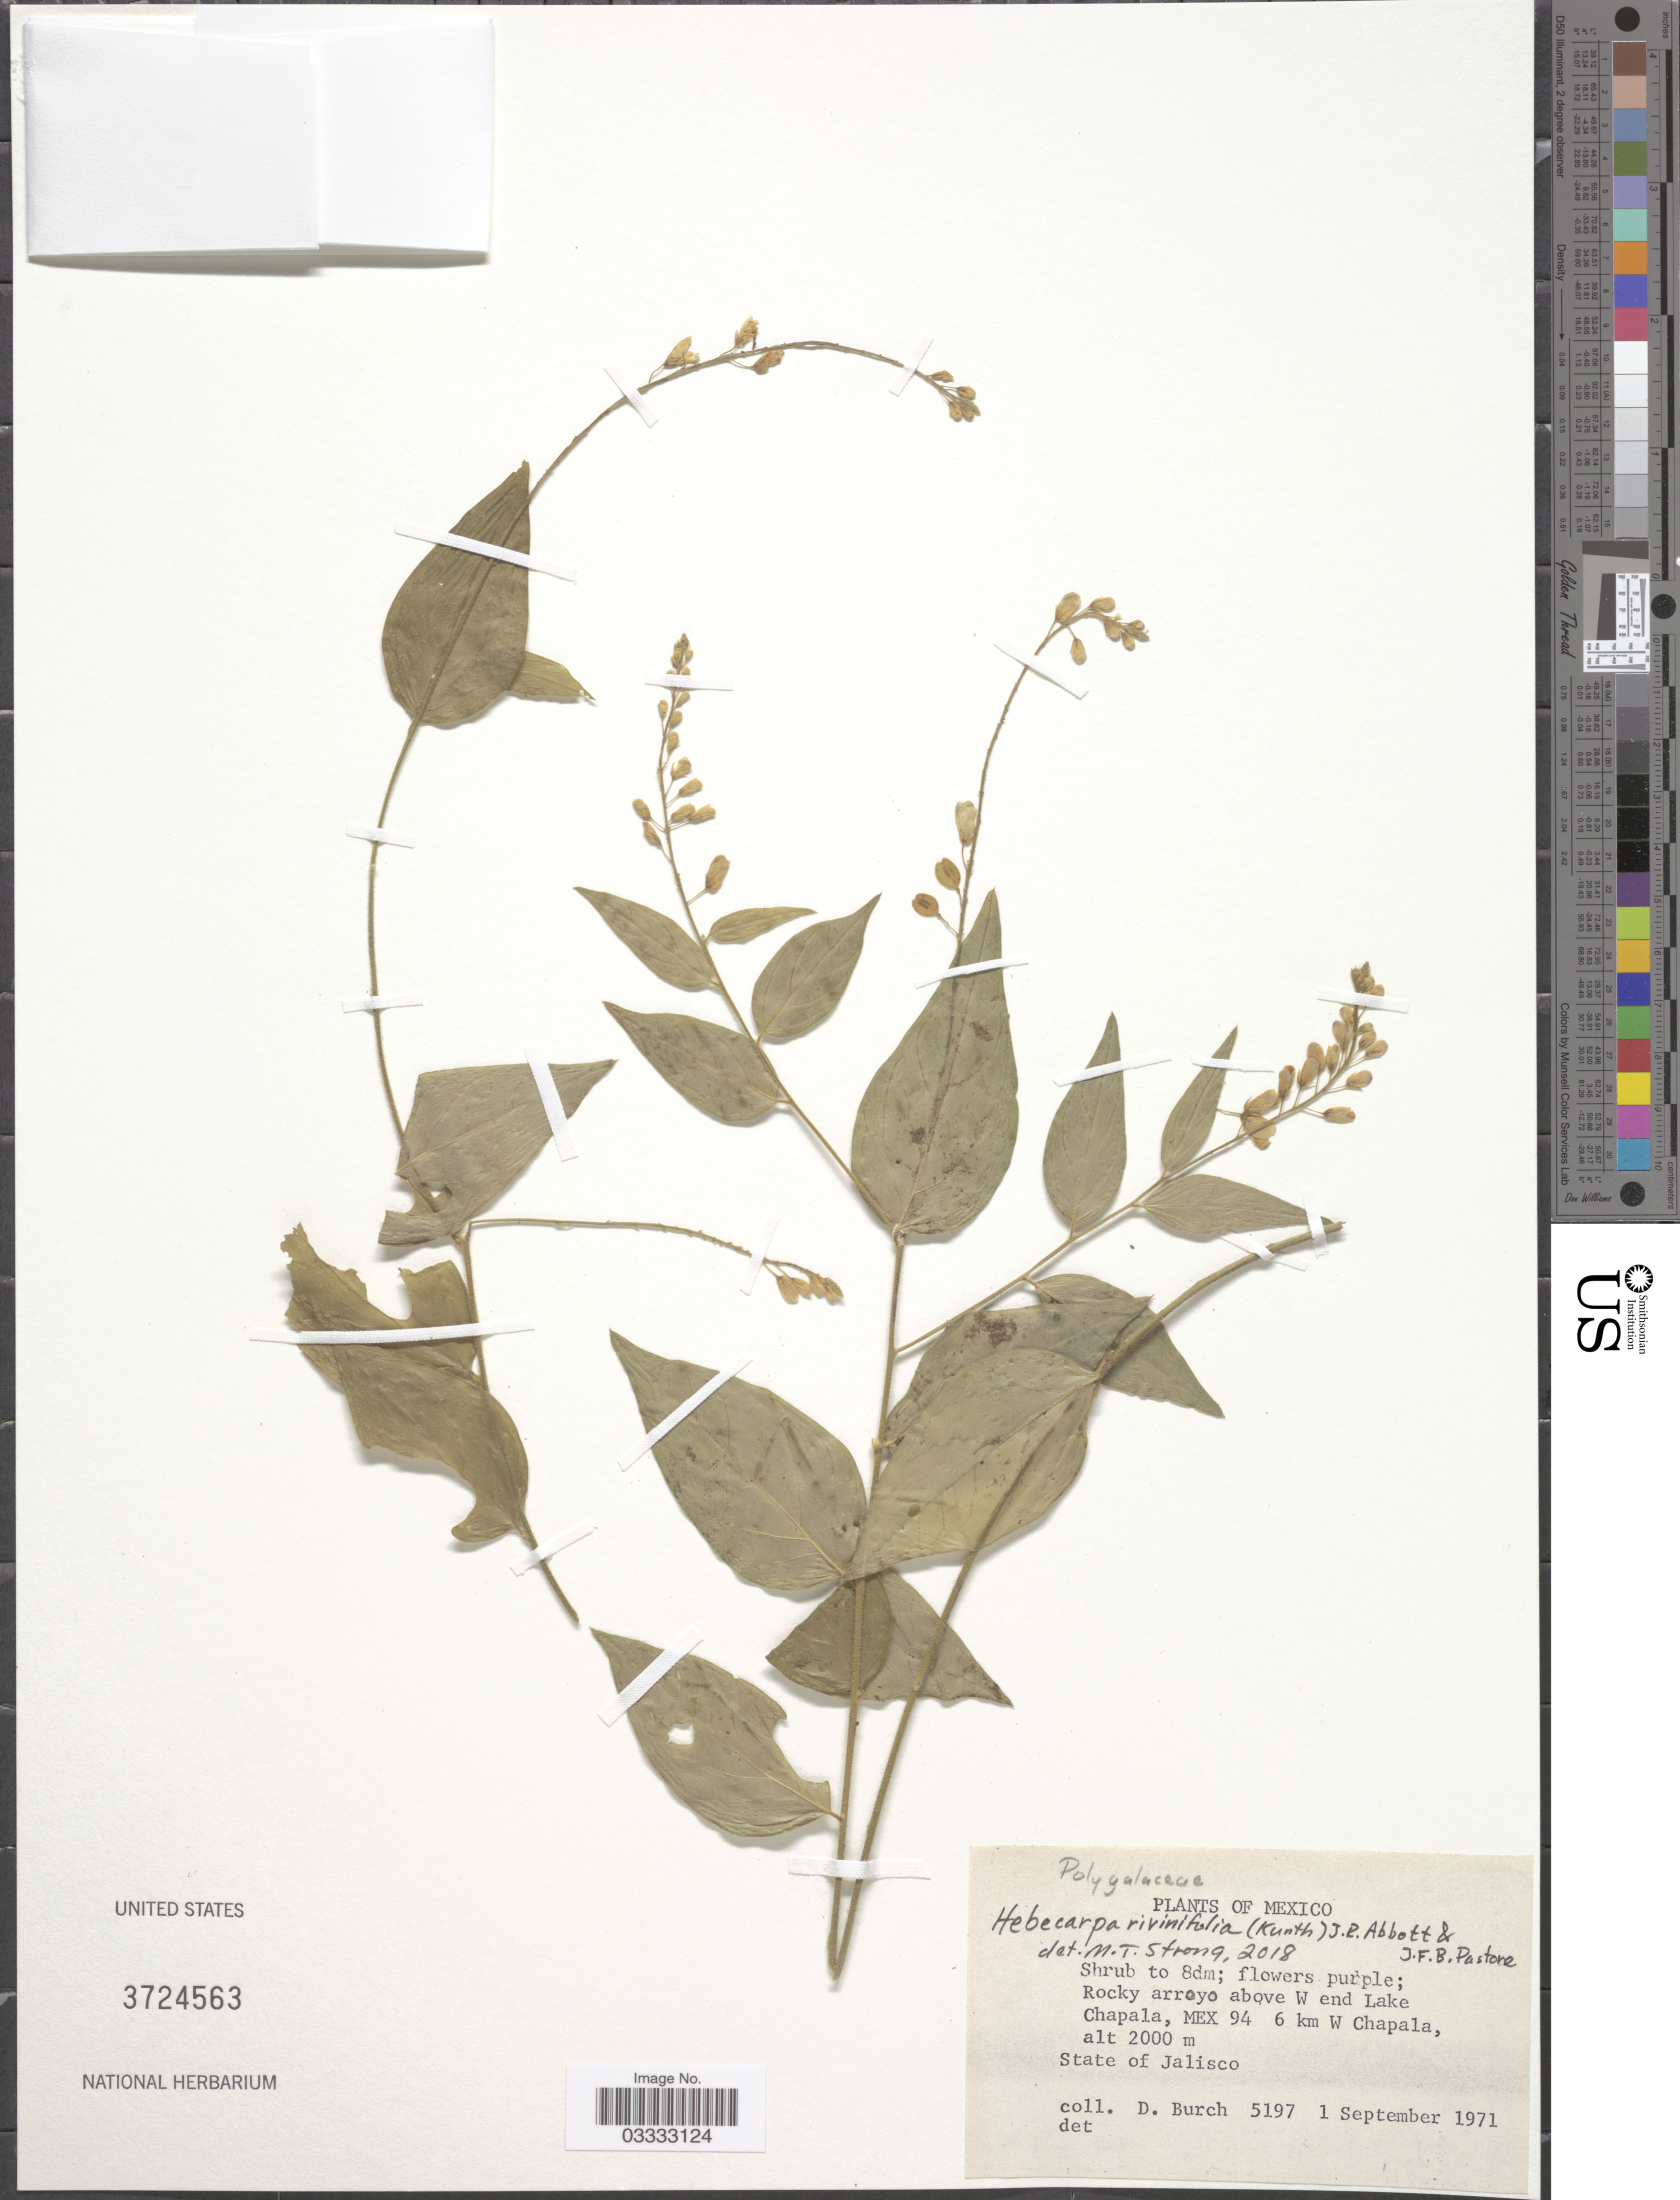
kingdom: Plantae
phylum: Tracheophyta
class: Magnoliopsida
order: Fabales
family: Polygalaceae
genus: Hebecarpa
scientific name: Hebecarpa rivinifolia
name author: (Kunth) J.R. Abbott & J.F.B. Pastore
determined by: Strong, Mark T., (BOT), Smithsonian Institution - National Museum of Natural History (UNITED STATES)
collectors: D. Burch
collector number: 5197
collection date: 1971-09-01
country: Mexico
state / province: Jalisco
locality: Rocky arroyo above W end Lake Chapala, Mex 94 6 km W Chapala.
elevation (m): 2000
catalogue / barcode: US 3724563